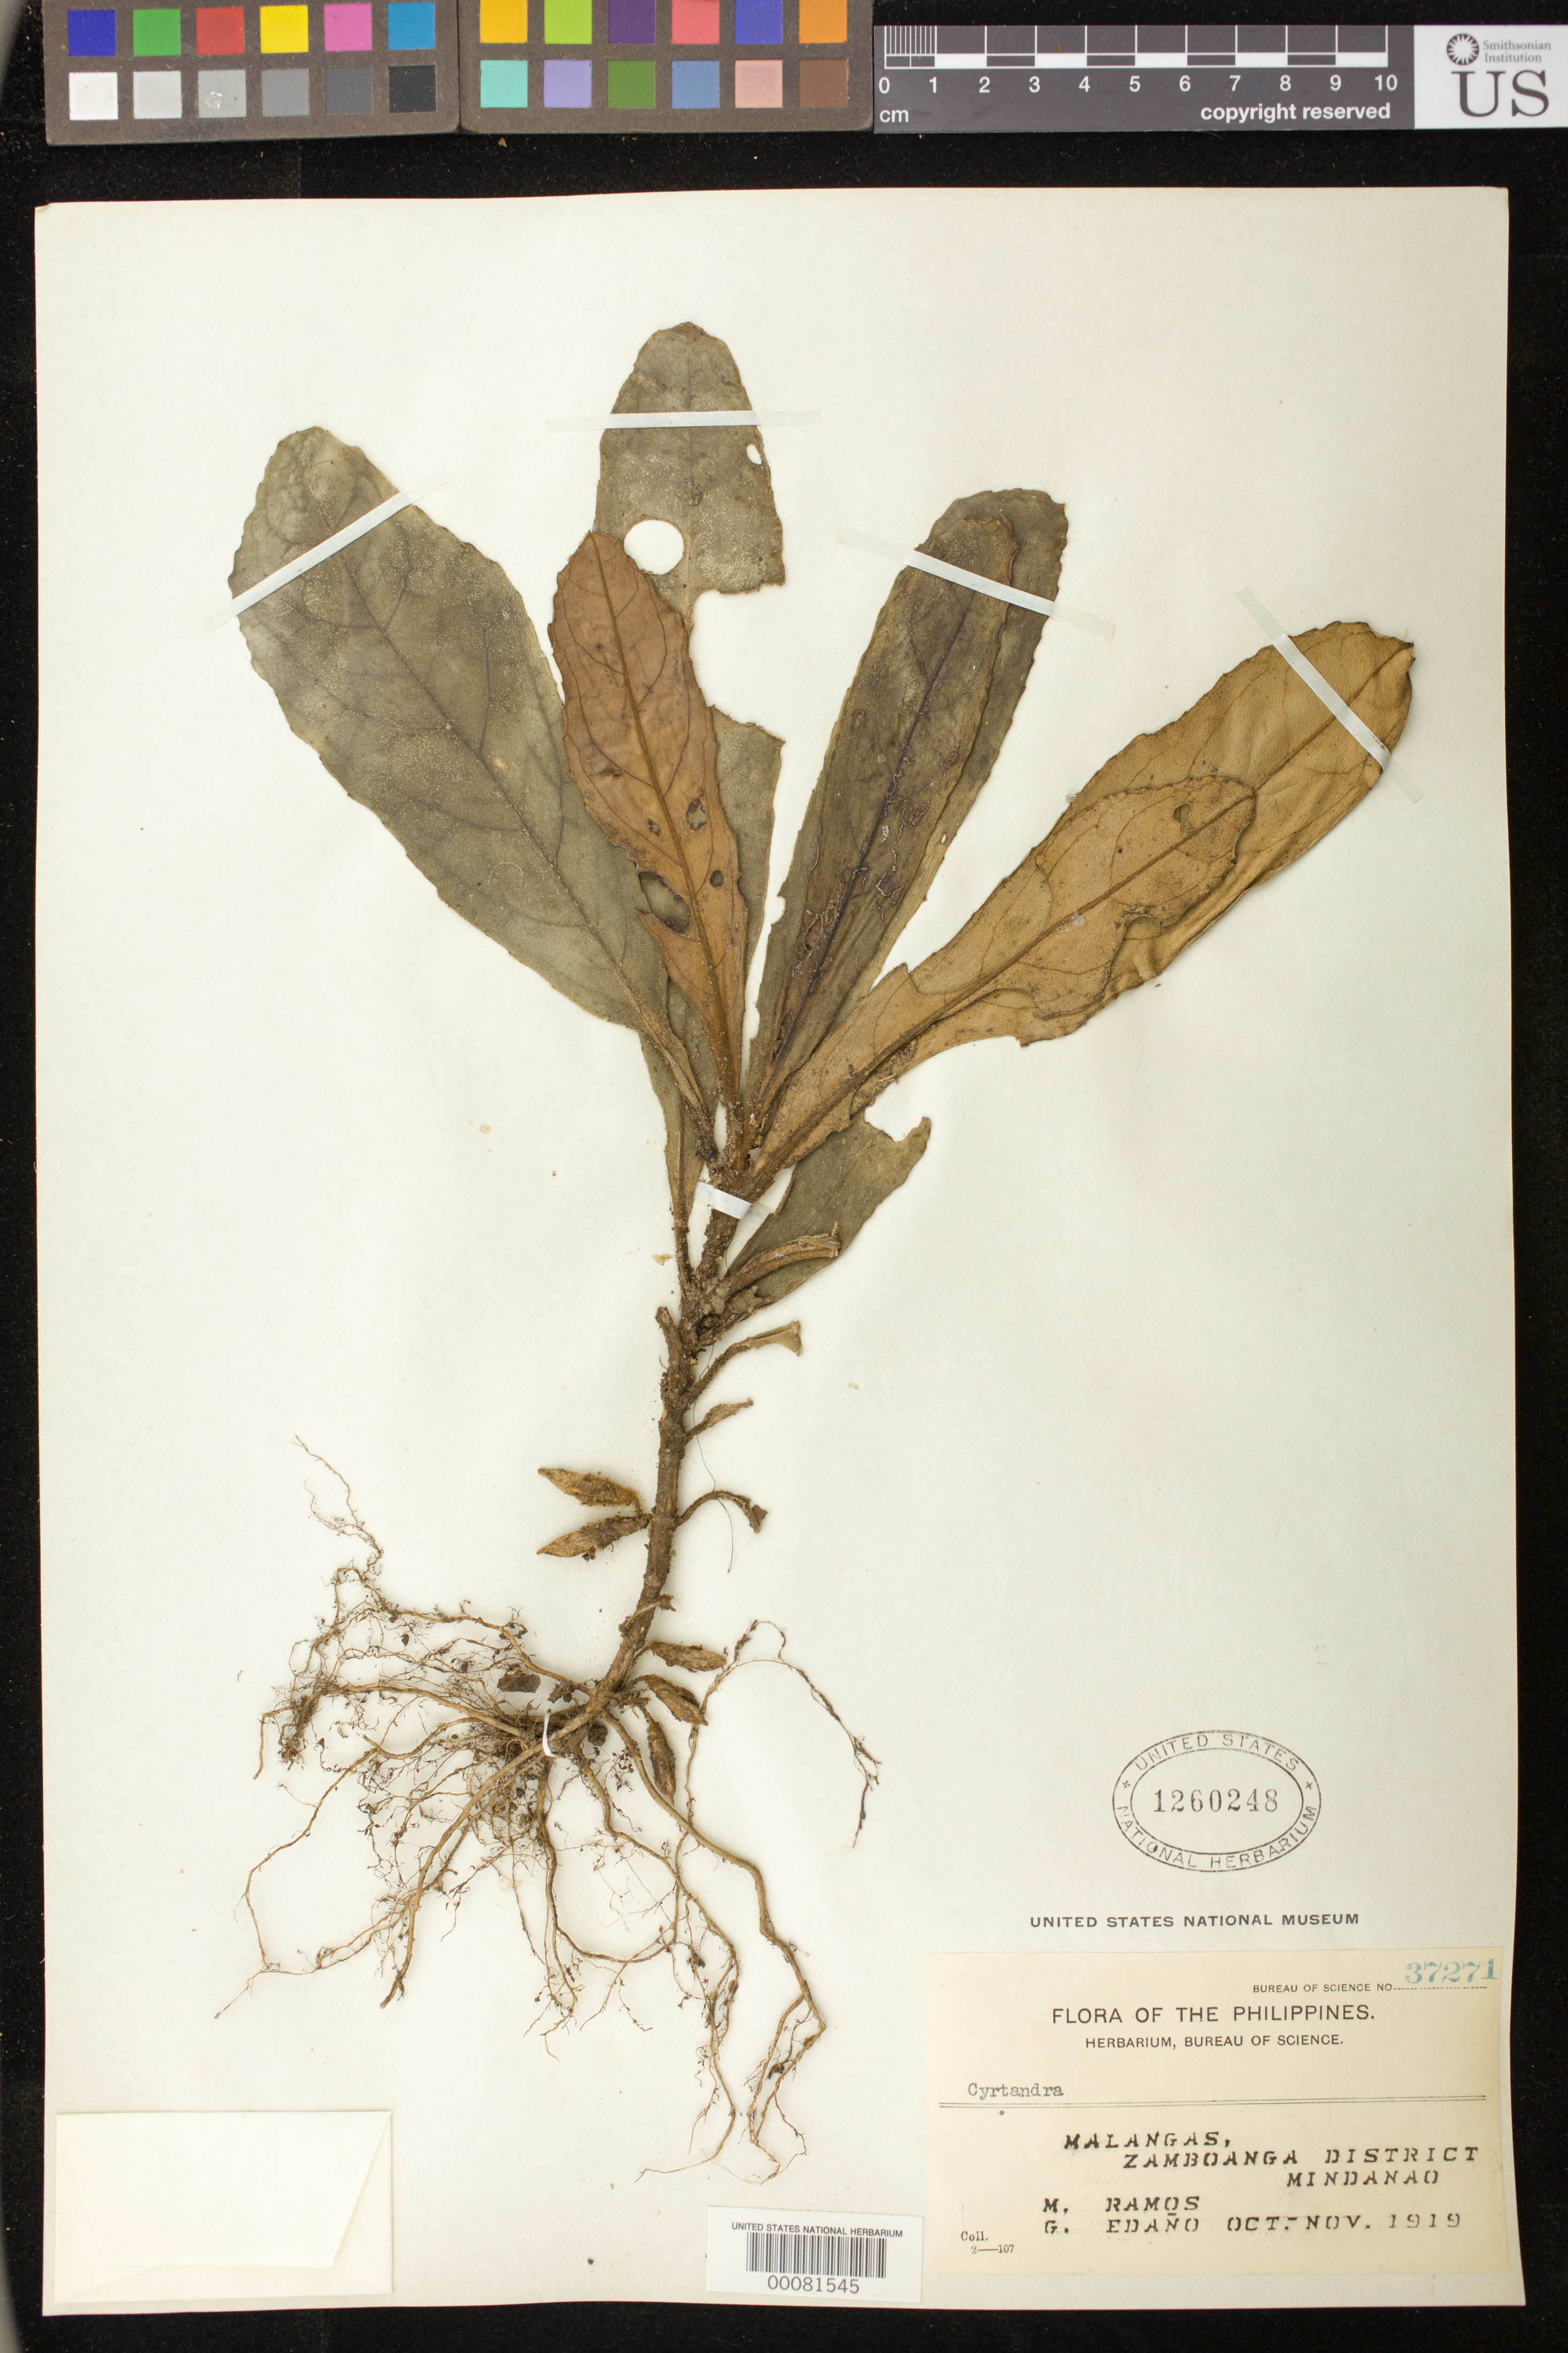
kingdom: Plantae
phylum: Tracheophyta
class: Magnoliopsida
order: Lamiales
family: Gesneriaceae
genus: Cyrtandra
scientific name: Cyrtandra sp.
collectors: M. Ramos & G. Edaño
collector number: Bur. Sci. 37271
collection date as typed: Oct-Nov 1919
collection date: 1919-10/1919-11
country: Philippines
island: Mindanao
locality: Malangas, zamboanga district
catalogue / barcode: US 1260248